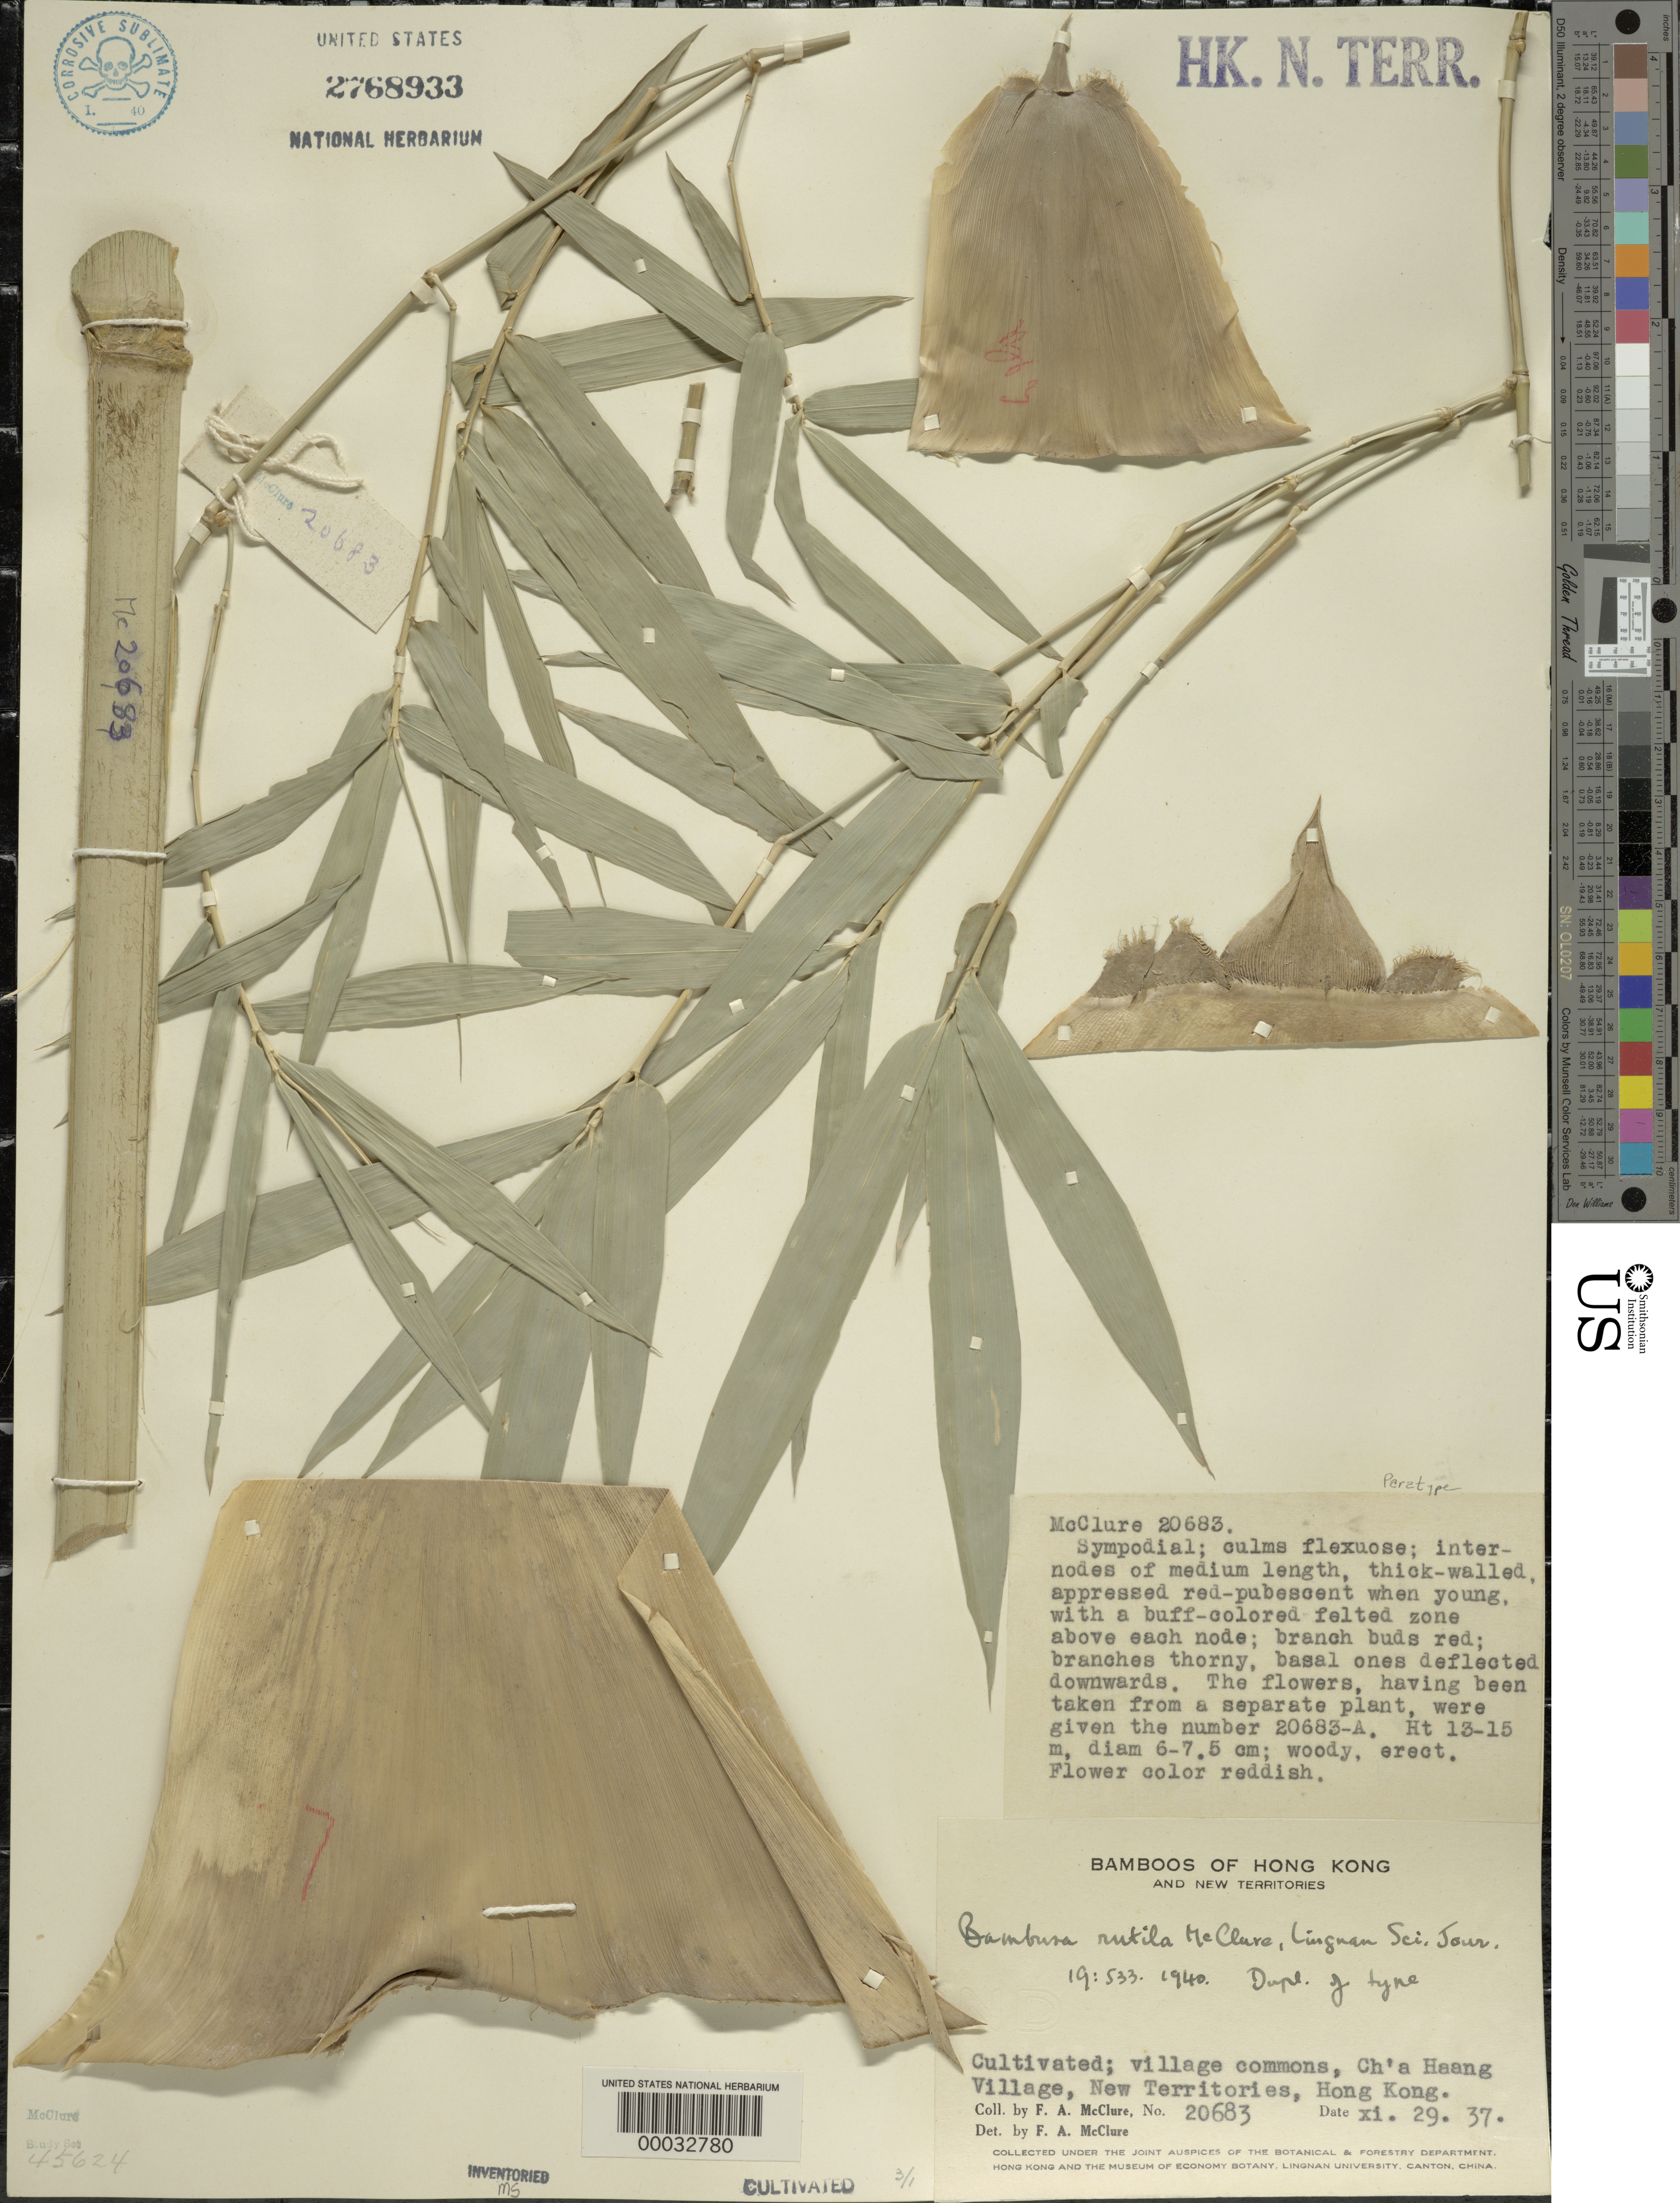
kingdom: Plantae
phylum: Tracheophyta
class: Liliopsida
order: Poales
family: Poaceae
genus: Bambusa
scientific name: Bambusa rutila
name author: McClure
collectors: F. A. McClure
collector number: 20683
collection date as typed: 29 Nov 1937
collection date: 1937-11-29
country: China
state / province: Hong Kong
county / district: New Territories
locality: Ch'a haang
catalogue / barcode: US 2768933